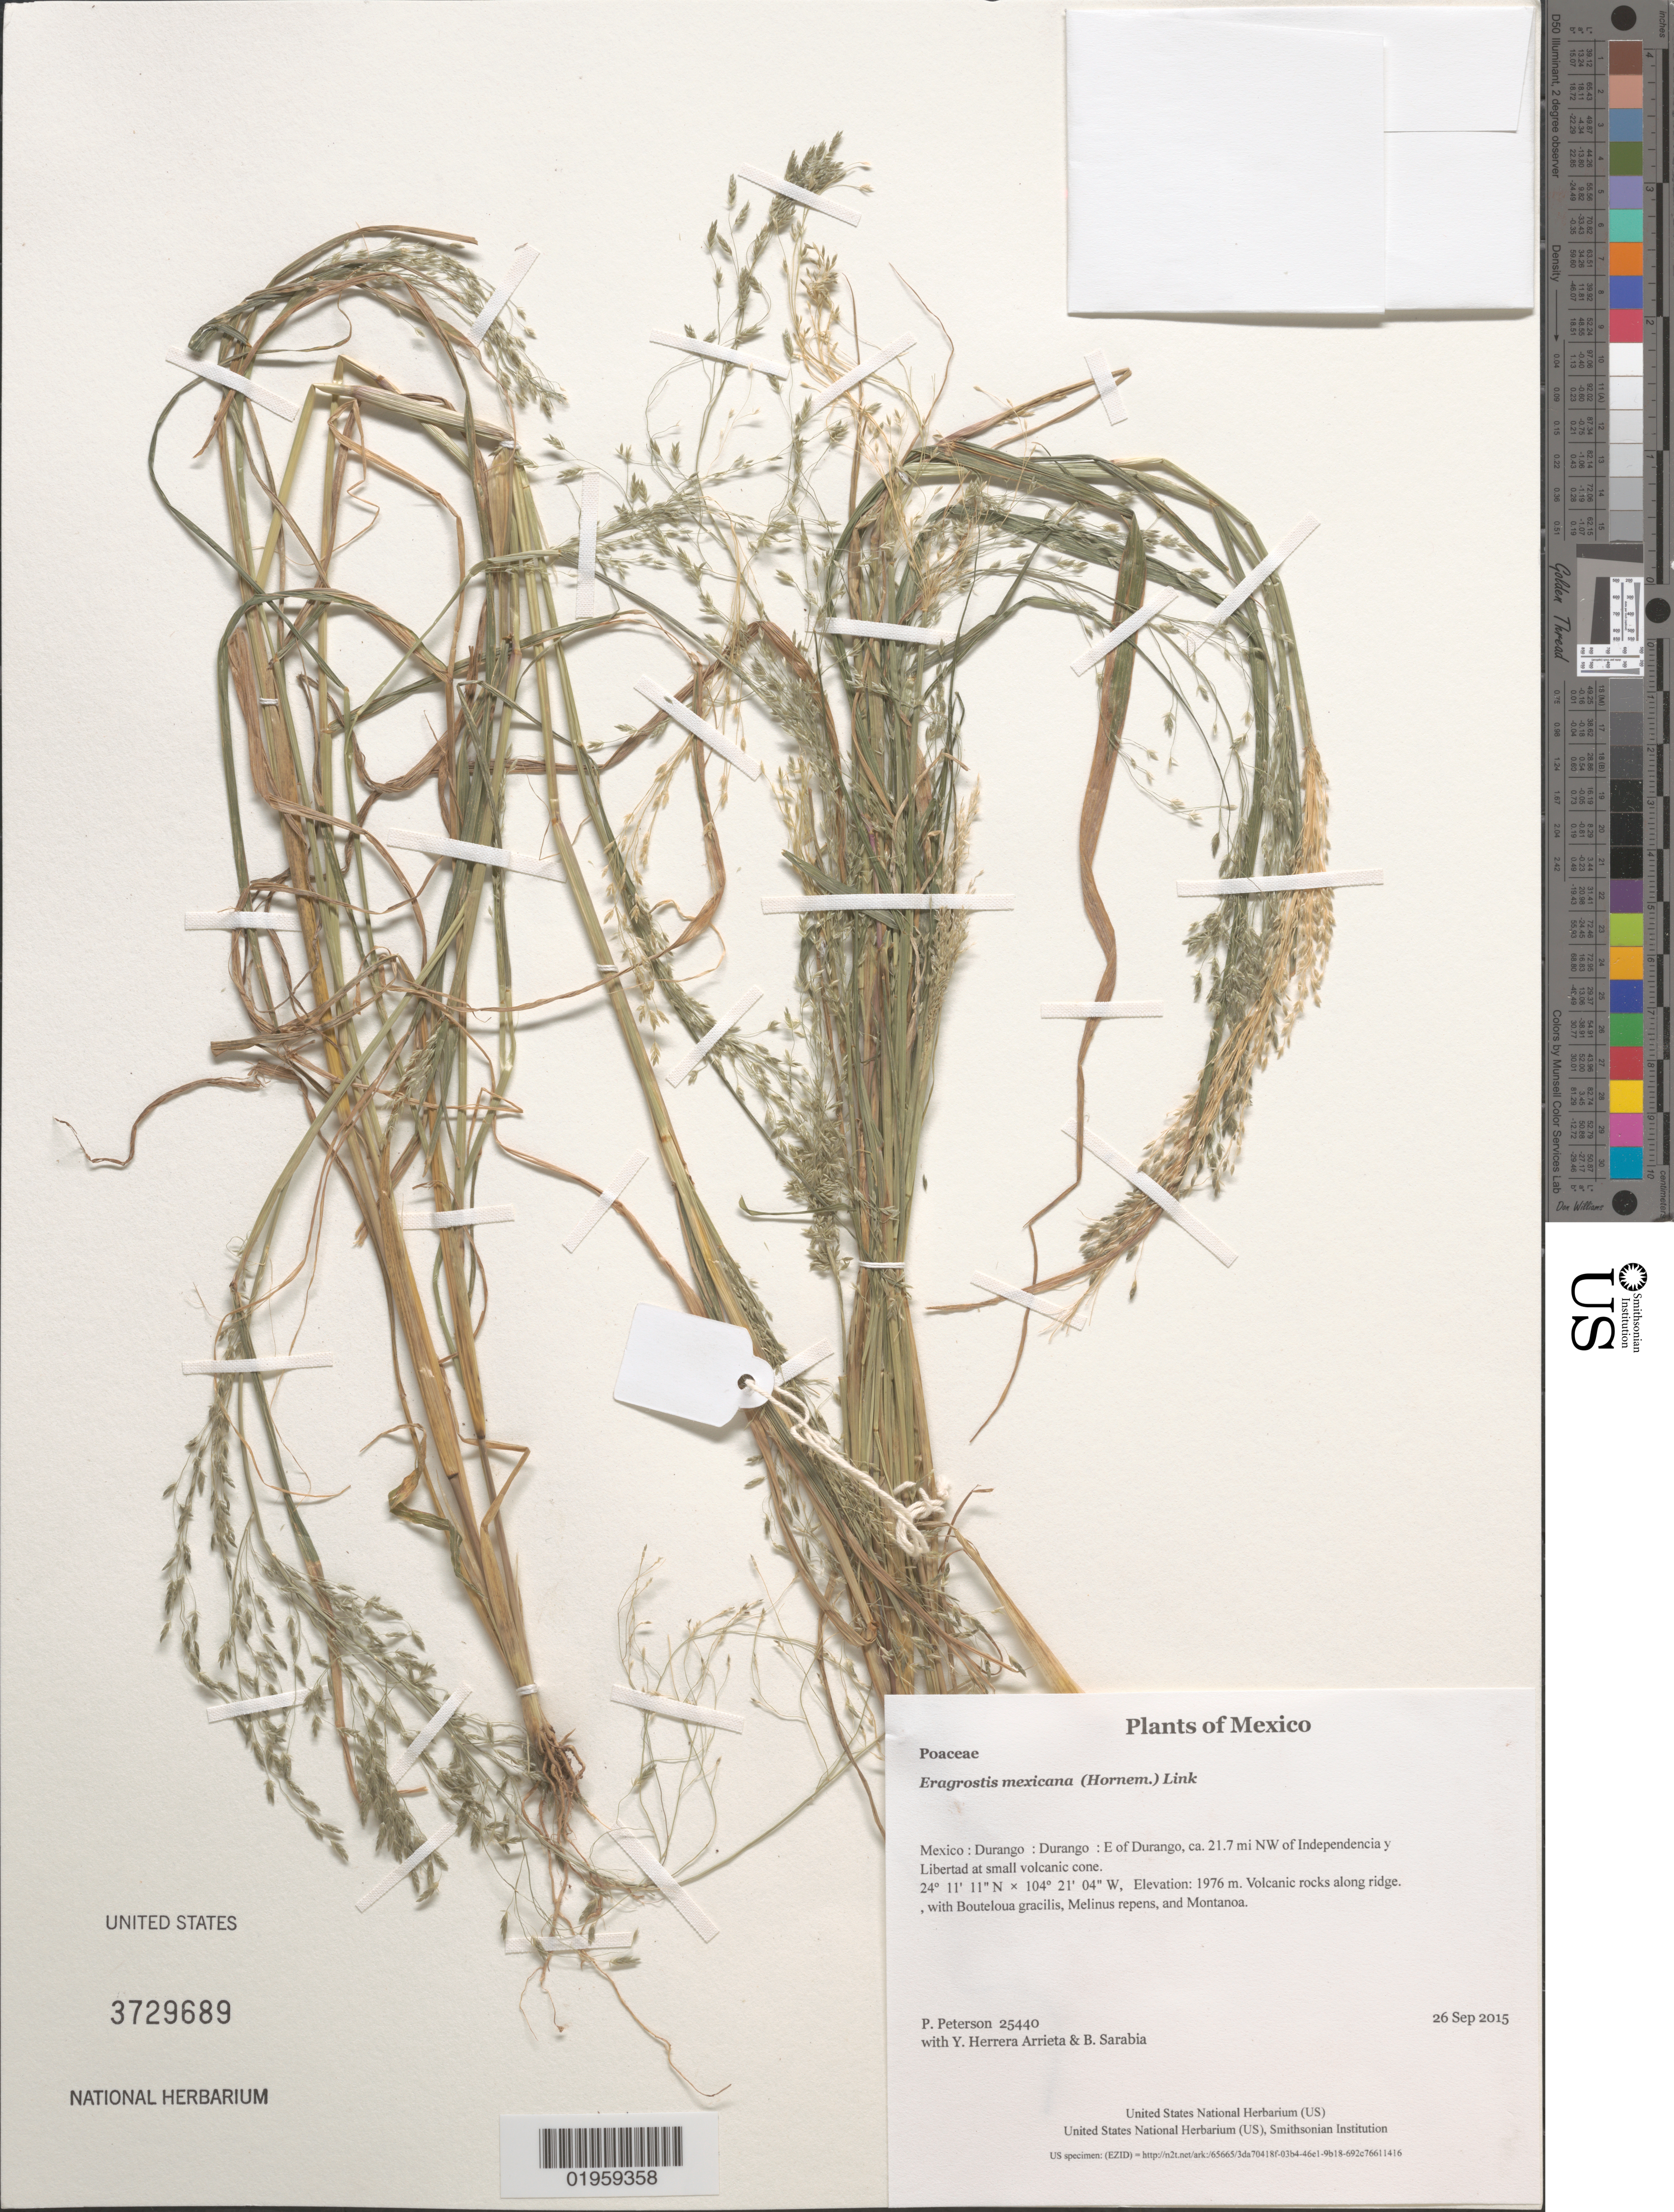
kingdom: Plantae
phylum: Tracheophyta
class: Liliopsida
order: Poales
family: Poaceae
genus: Eragrostis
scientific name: Eragrostis mexicana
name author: (Hornem.) Link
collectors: P. M. Peterson, Y. Herrera Arrieta & B. Sarabia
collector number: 25440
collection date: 2015-09-26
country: Mexico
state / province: Durango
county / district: Durango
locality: E of Durango, ca. 21.7 mi NW of Independencia y Libertad at small volcanic cone.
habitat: Volcanic rocks along ridge.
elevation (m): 1976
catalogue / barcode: US 3729689